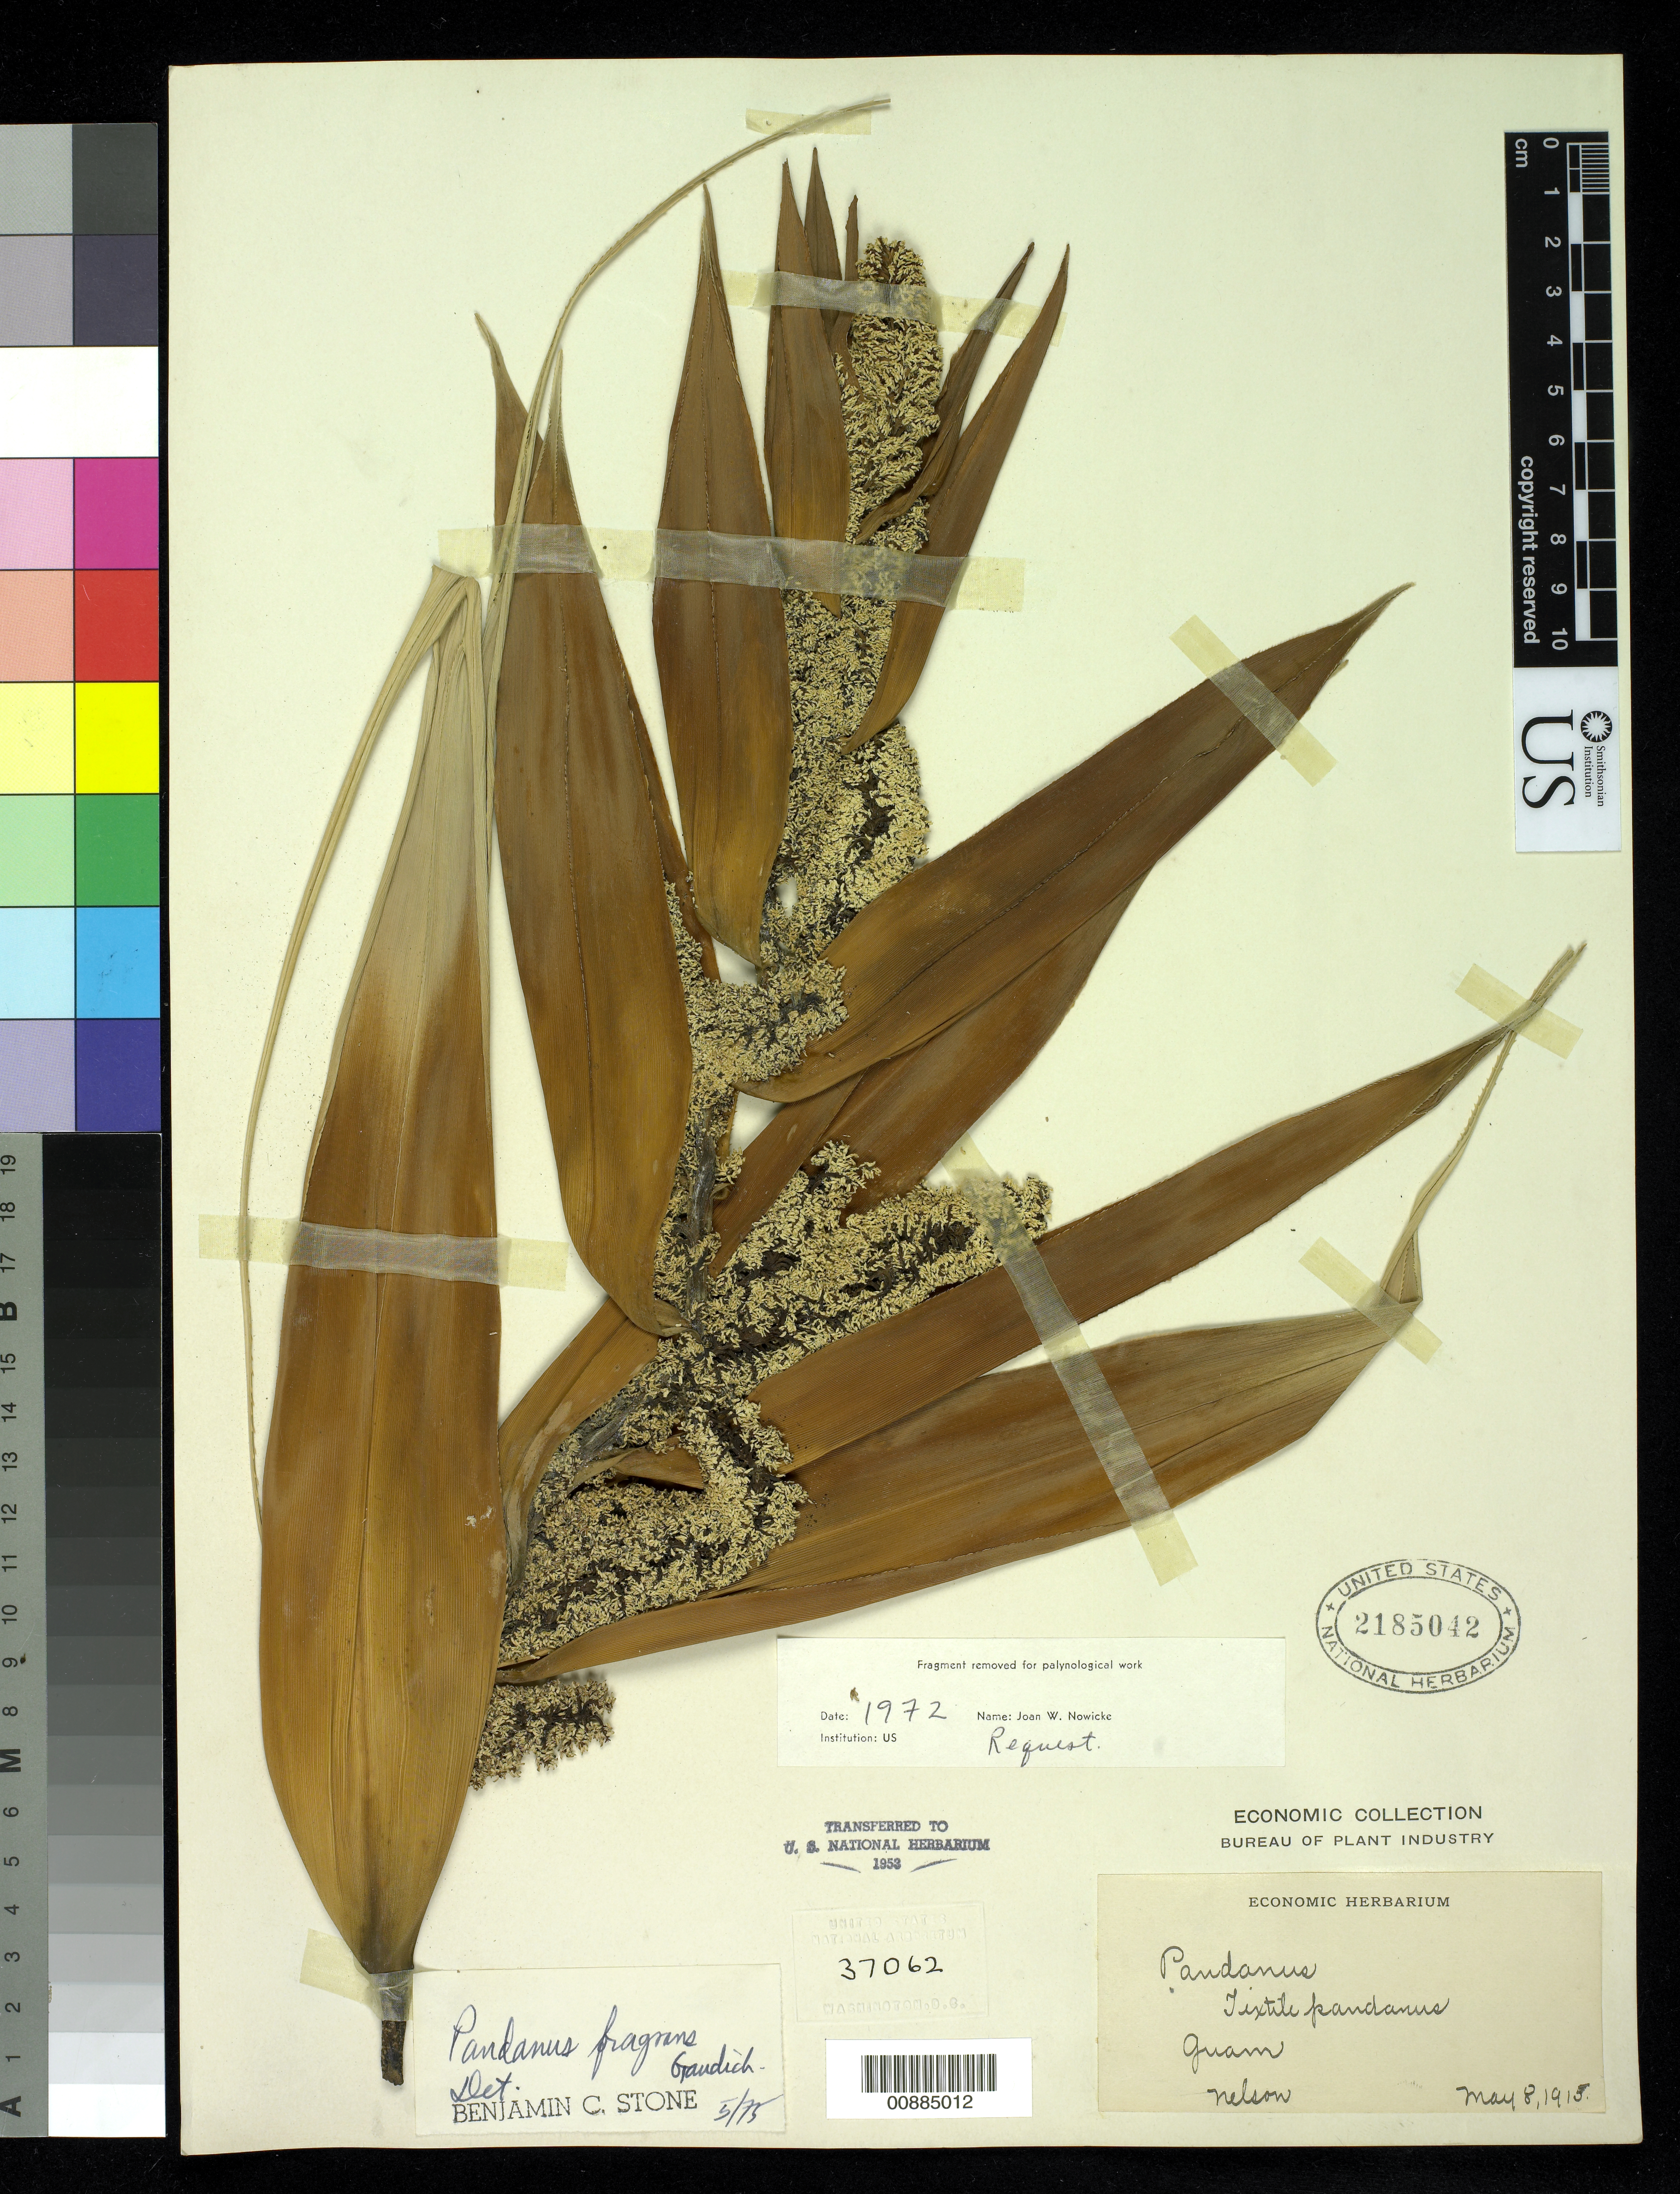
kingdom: Plantae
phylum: Tracheophyta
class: Liliopsida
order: Pandanales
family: Pandanaceae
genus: Pandanus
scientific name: Pandanus tectorius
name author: Parkinson ex DuRoi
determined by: Strong, Mark T., (BOT), Smithsonian Institution - National Museum of Natural History (UNITED STATES)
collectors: Nelson, --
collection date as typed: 08 May 1915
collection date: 1915-05-08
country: Guam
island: Guam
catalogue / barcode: US 2185042